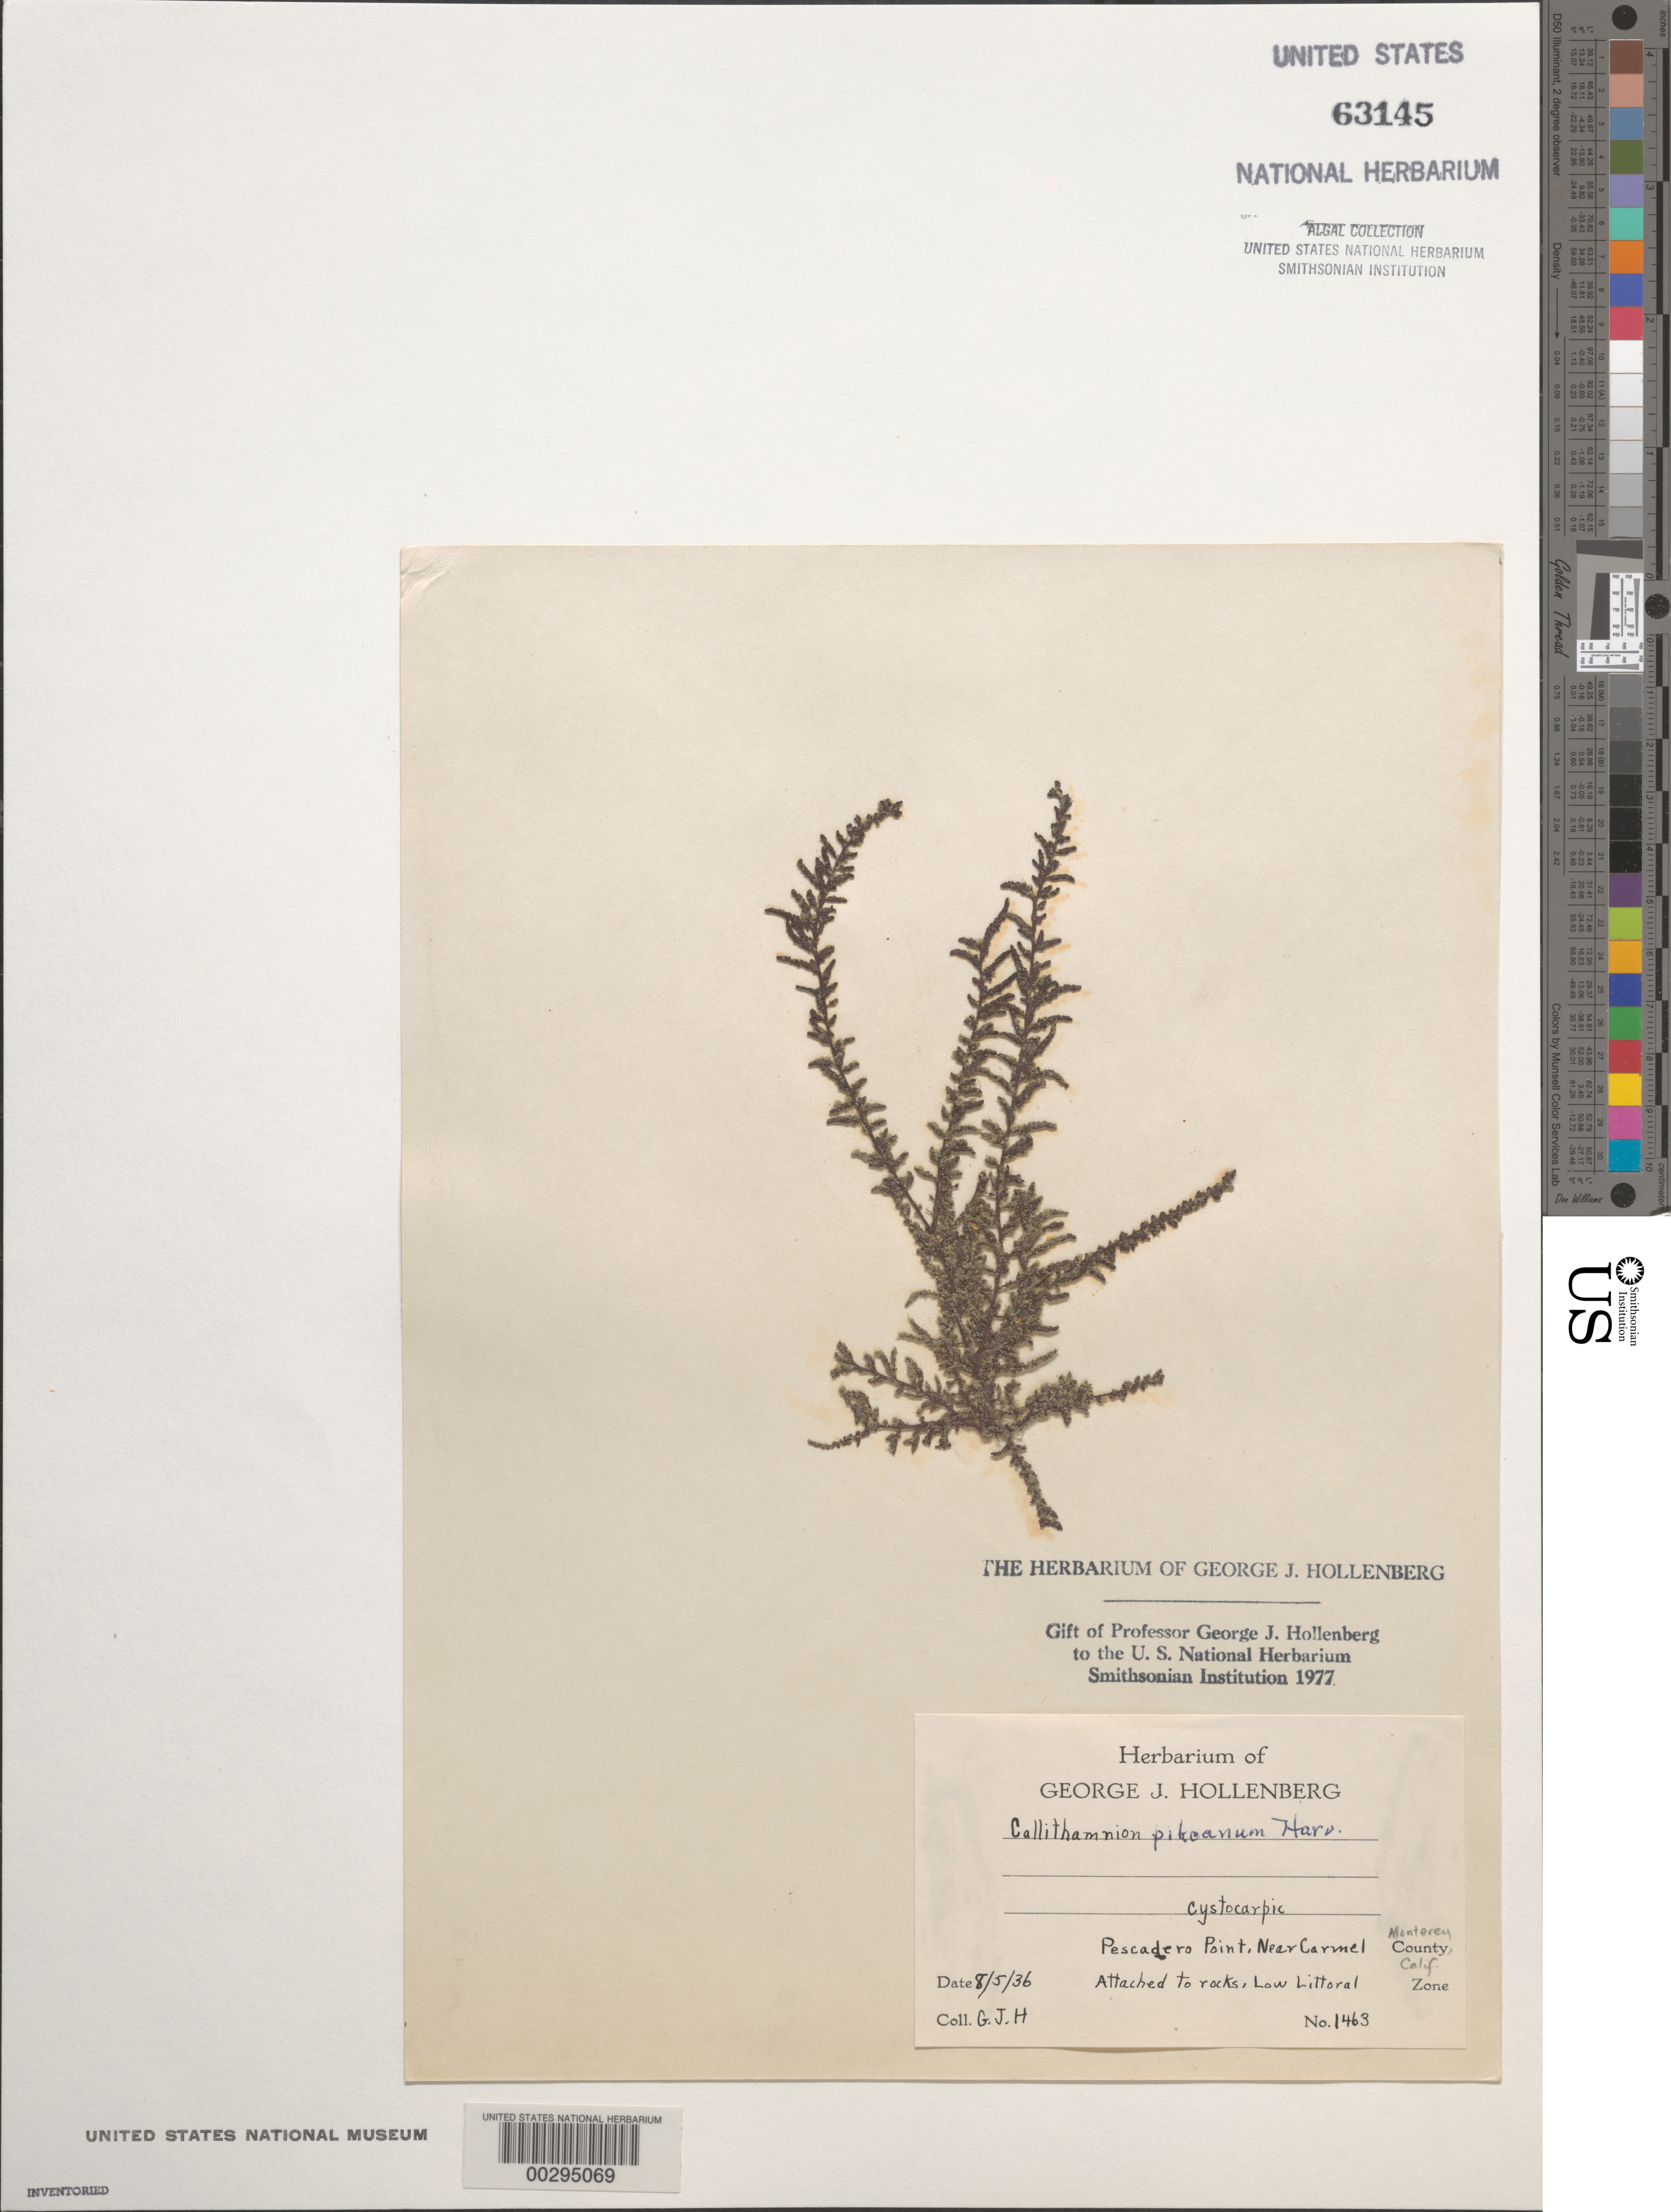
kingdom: Plantae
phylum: Rhodophyta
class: Florideophyceae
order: Ceramiales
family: Callithamniaceae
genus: Callithamnion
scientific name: Callithamnion pikeanum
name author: Harv.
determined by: Hollenberg, George J.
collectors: G. Hollenberg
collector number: GJH 1463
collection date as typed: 05 Aug 1936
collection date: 1936-08-05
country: United States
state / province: California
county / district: Monterey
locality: Pescadero Point, near Carmel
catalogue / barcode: US 63145